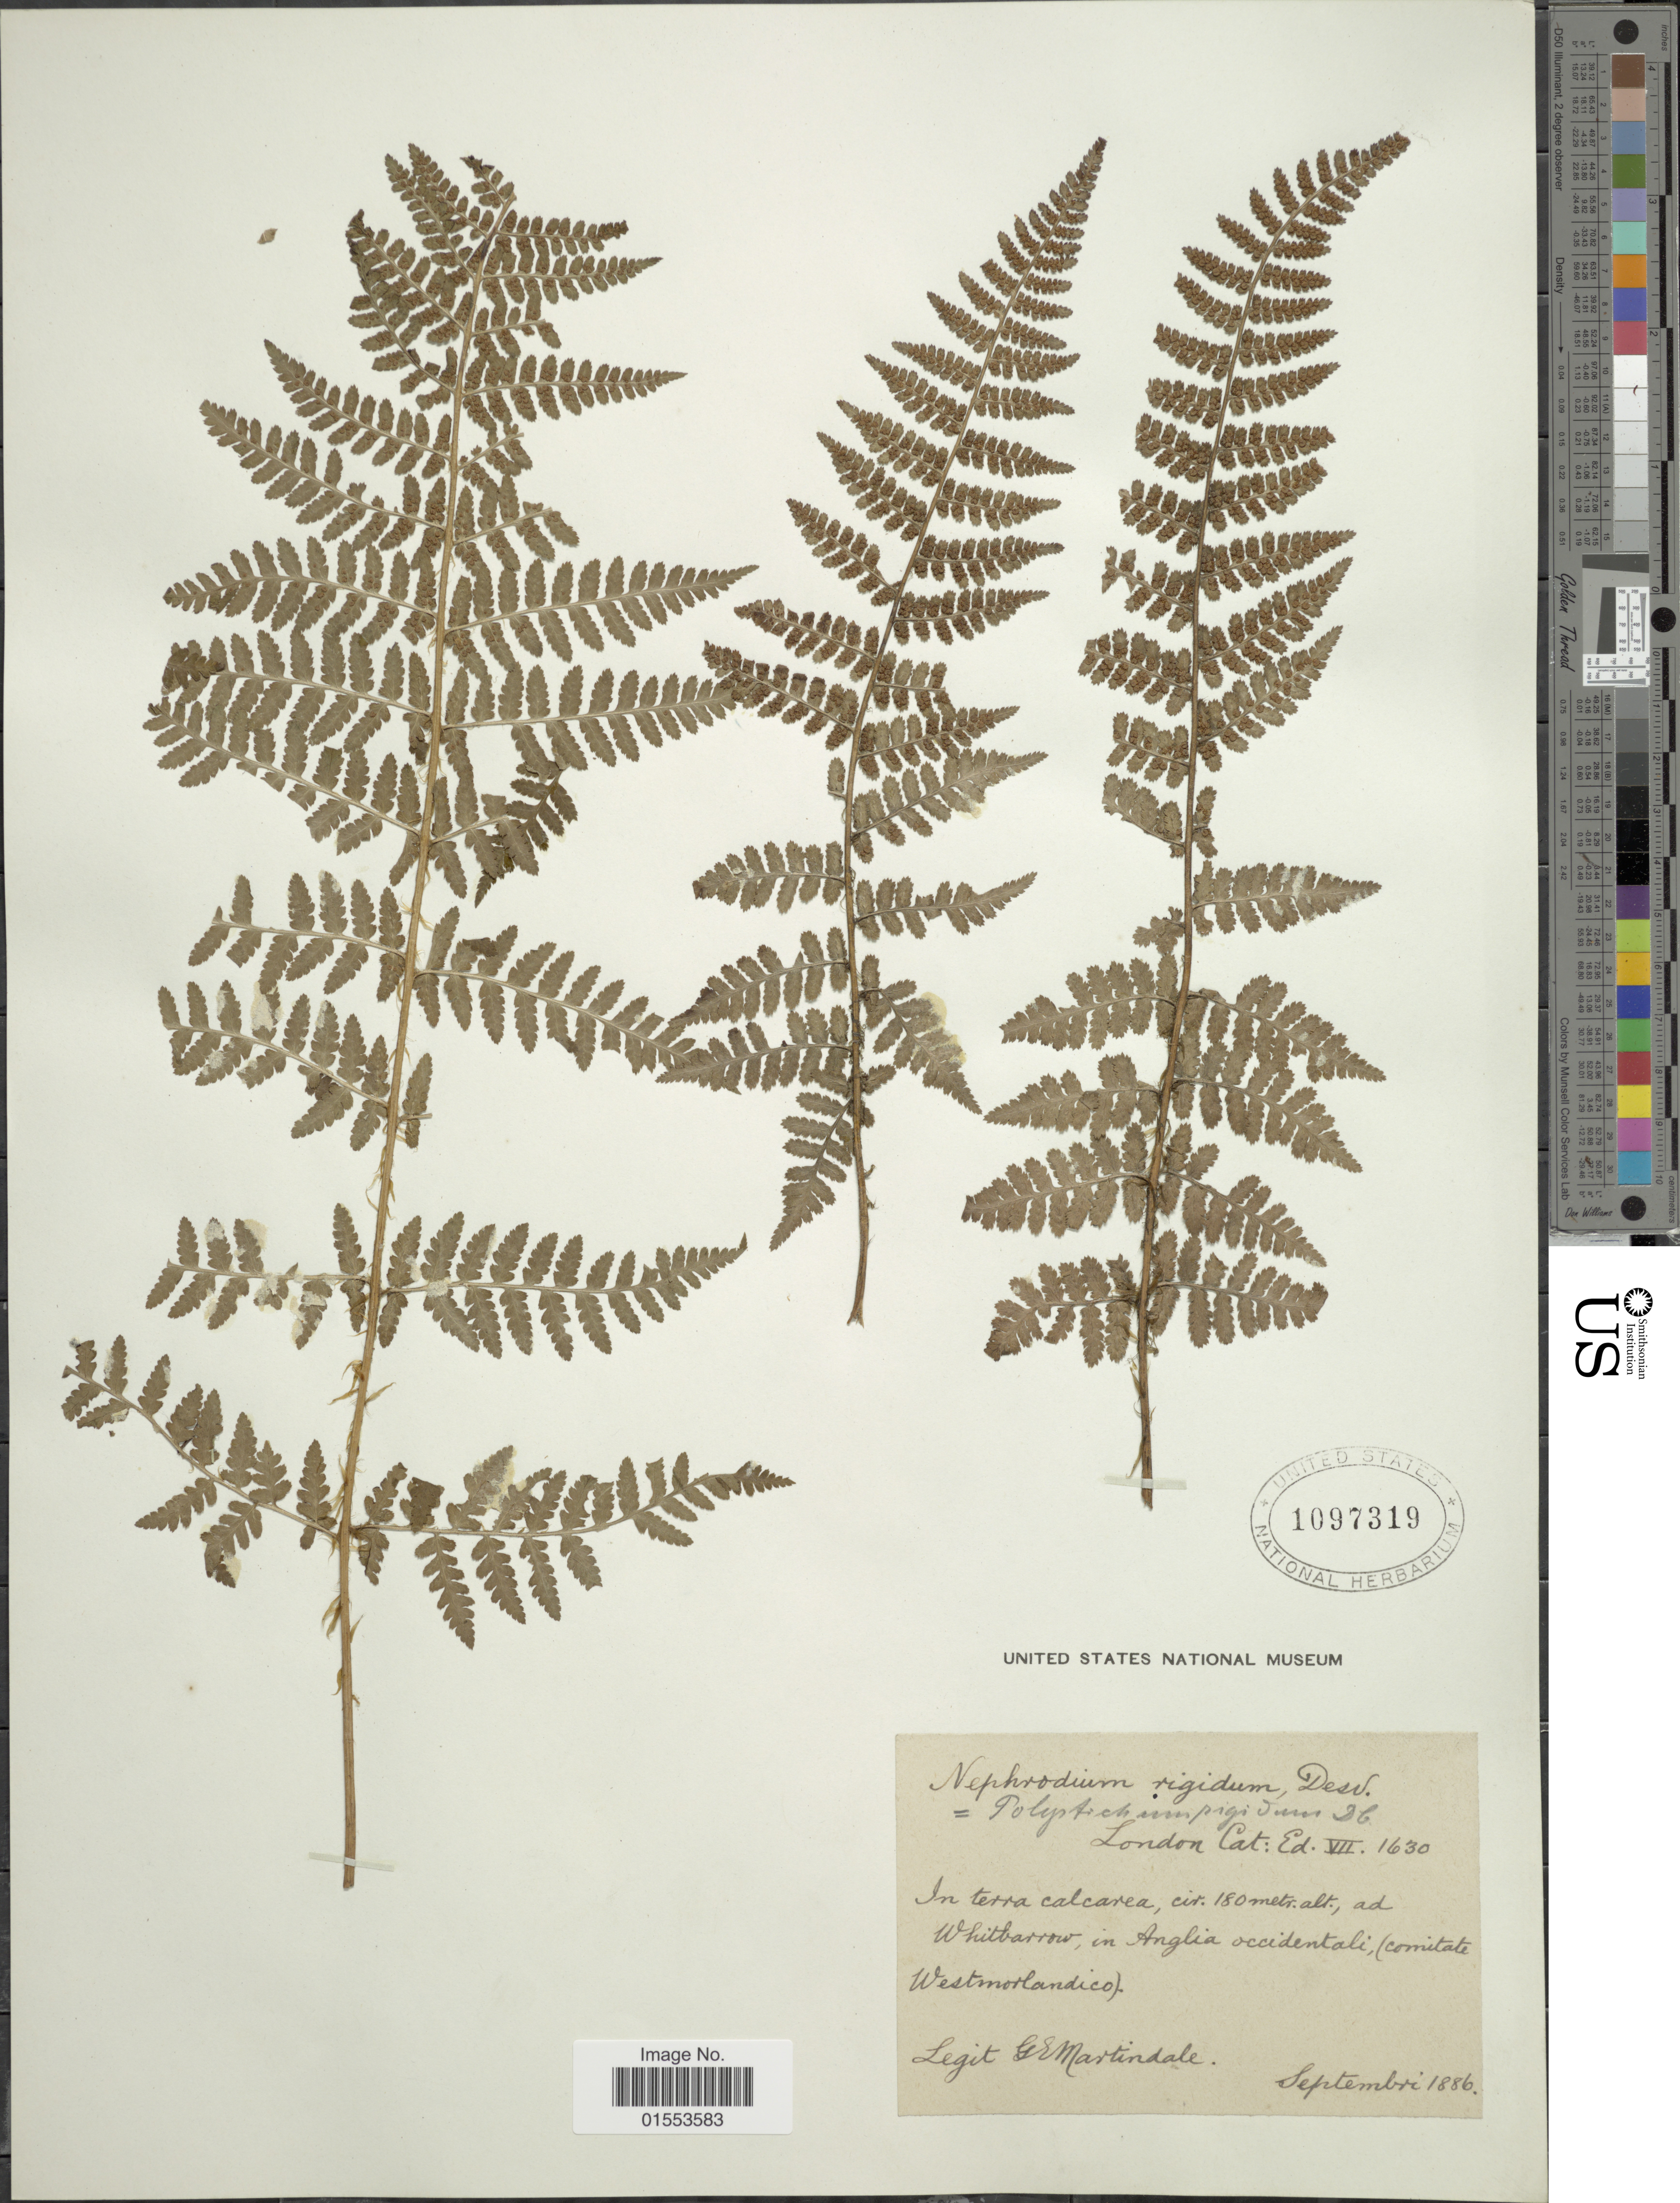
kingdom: Plantae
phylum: Tracheophyta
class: Polypodiopsida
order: Polypodiales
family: Dryopteridaceae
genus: Dryopteris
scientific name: Dryopteris rigida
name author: Underw.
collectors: G. Martindale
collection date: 1886-09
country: United Kingdom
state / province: England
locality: Whitbarrow, in Anglia occidentali, (comitale Westmorlandico).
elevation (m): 180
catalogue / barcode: US 1097319